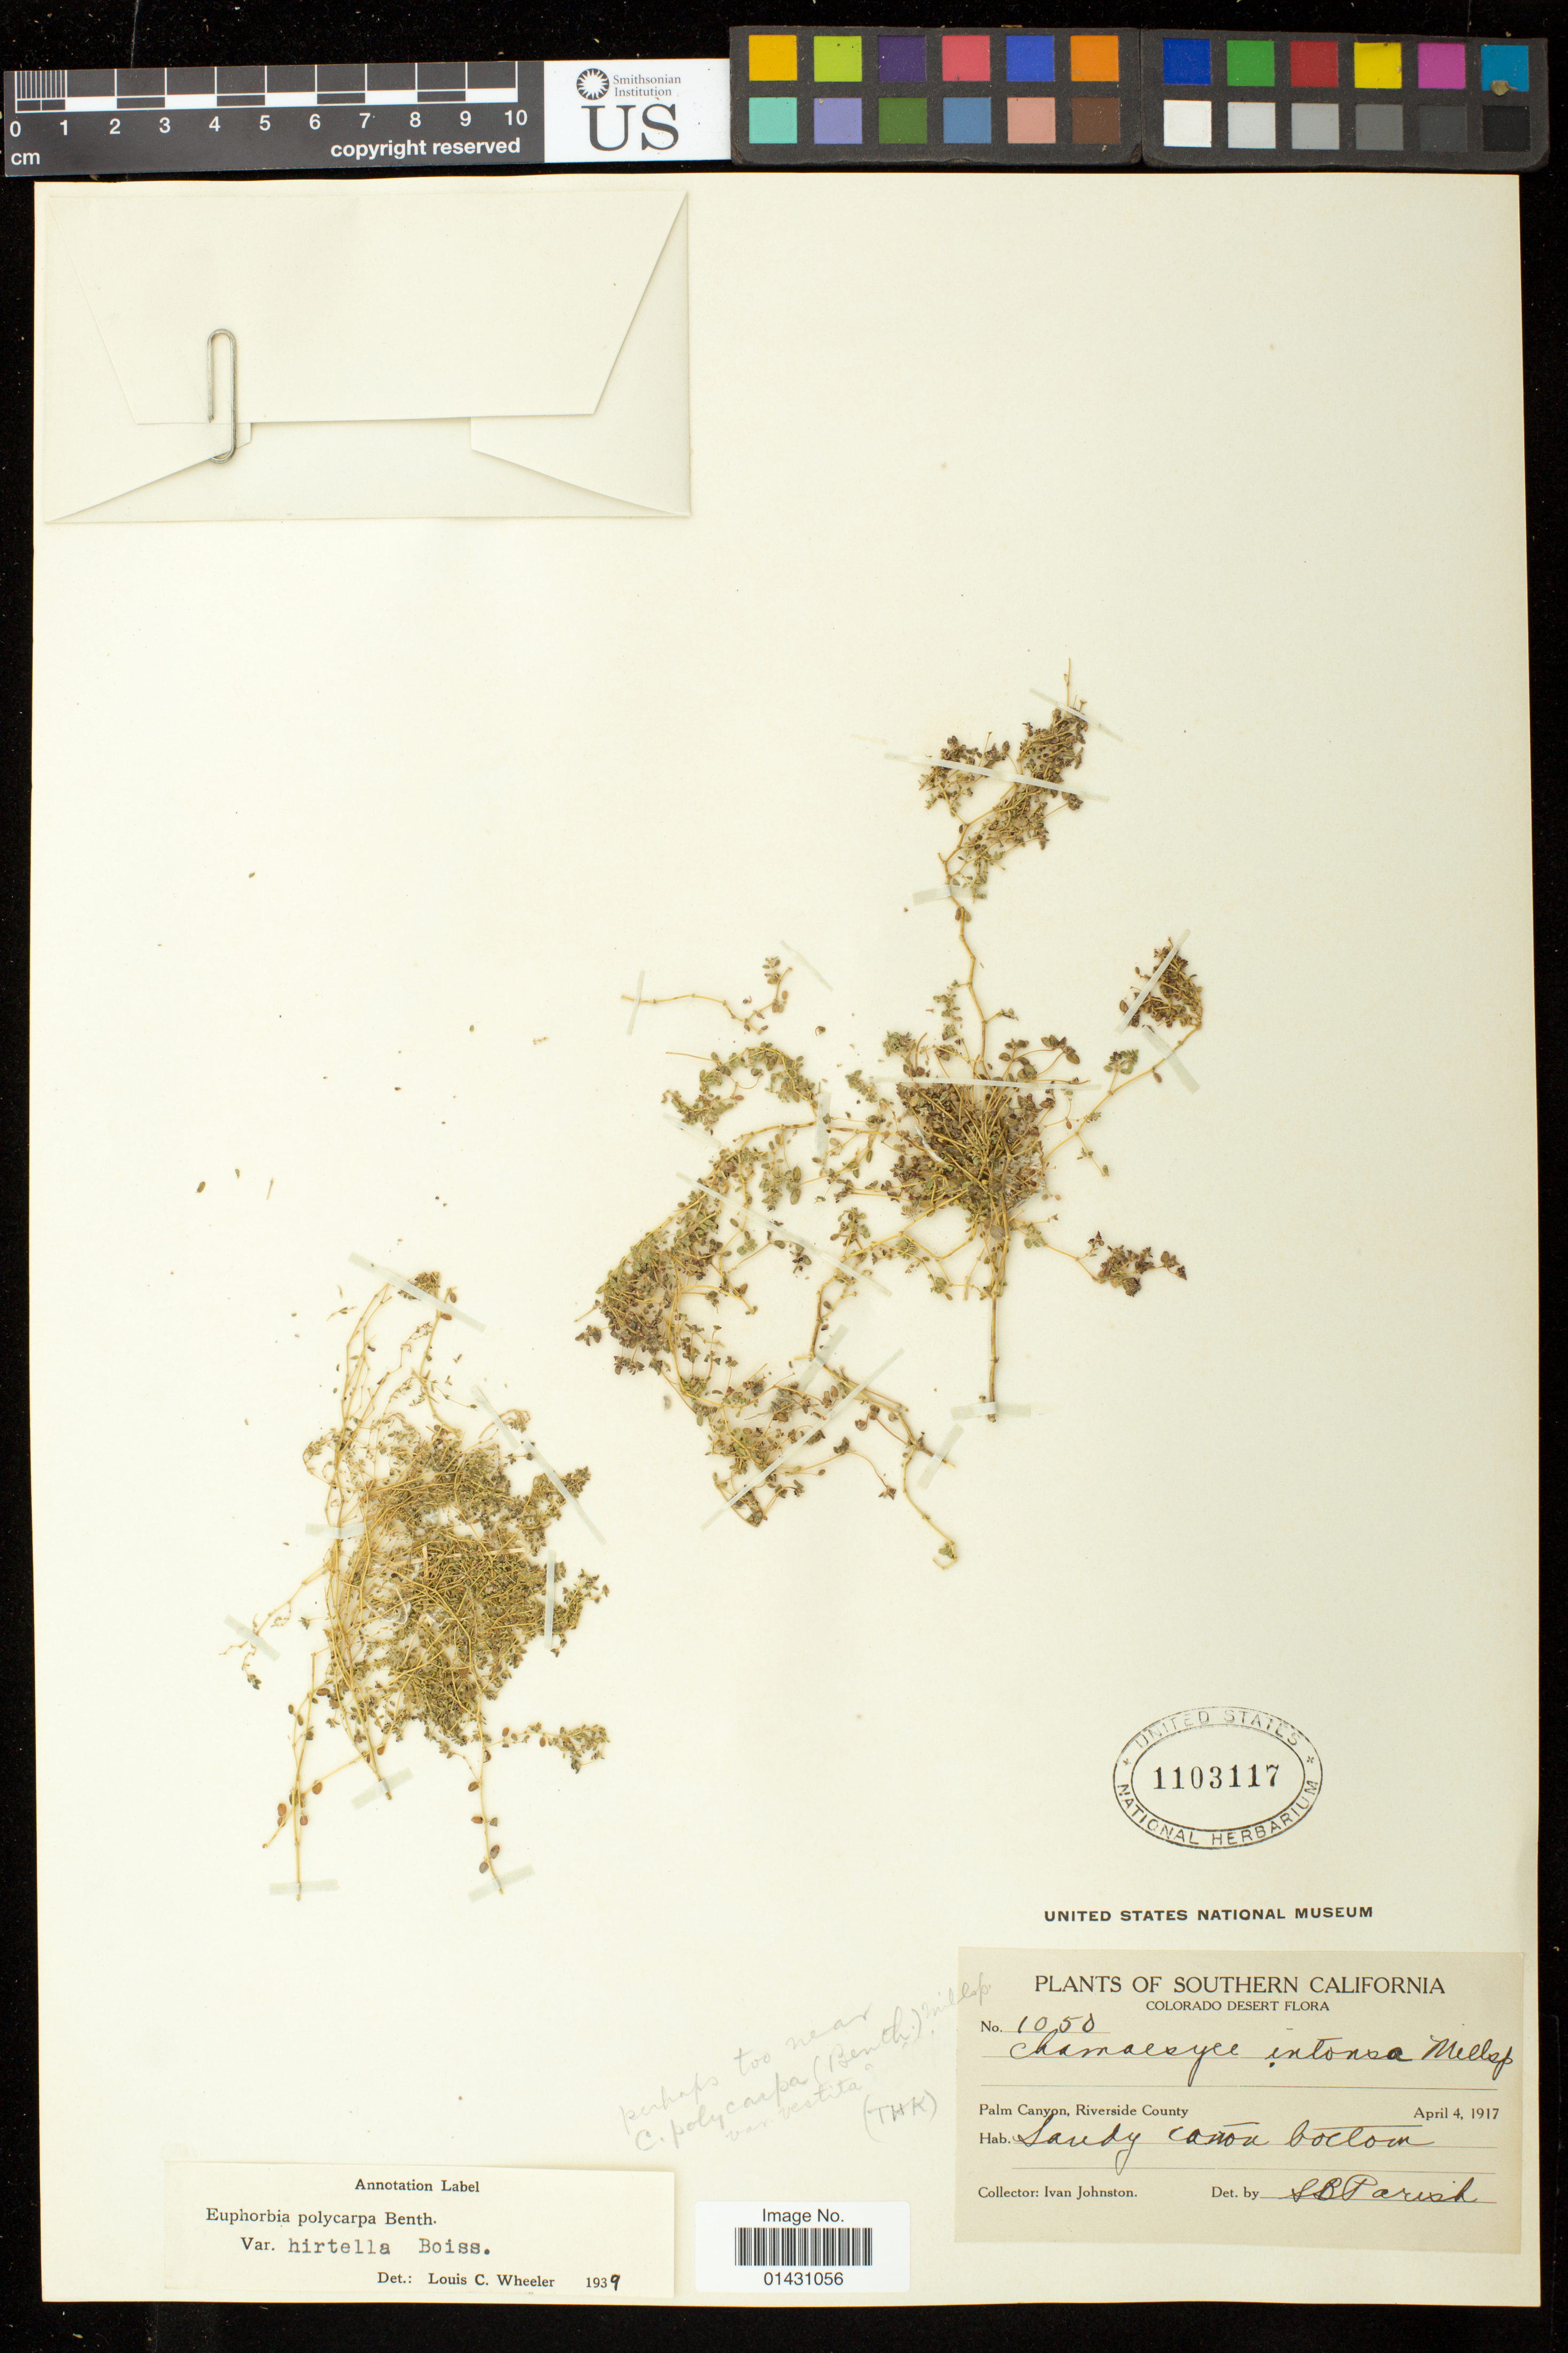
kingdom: Plantae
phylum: Tracheophyta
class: Magnoliopsida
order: Malpighiales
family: Euphorbiaceae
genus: Euphorbia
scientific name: Euphorbia polycarpa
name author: Benth.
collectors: I.M. Johnston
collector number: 1050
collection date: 1917-04-04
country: United States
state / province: California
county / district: Riverside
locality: Palm Canyon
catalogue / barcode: US 1103117